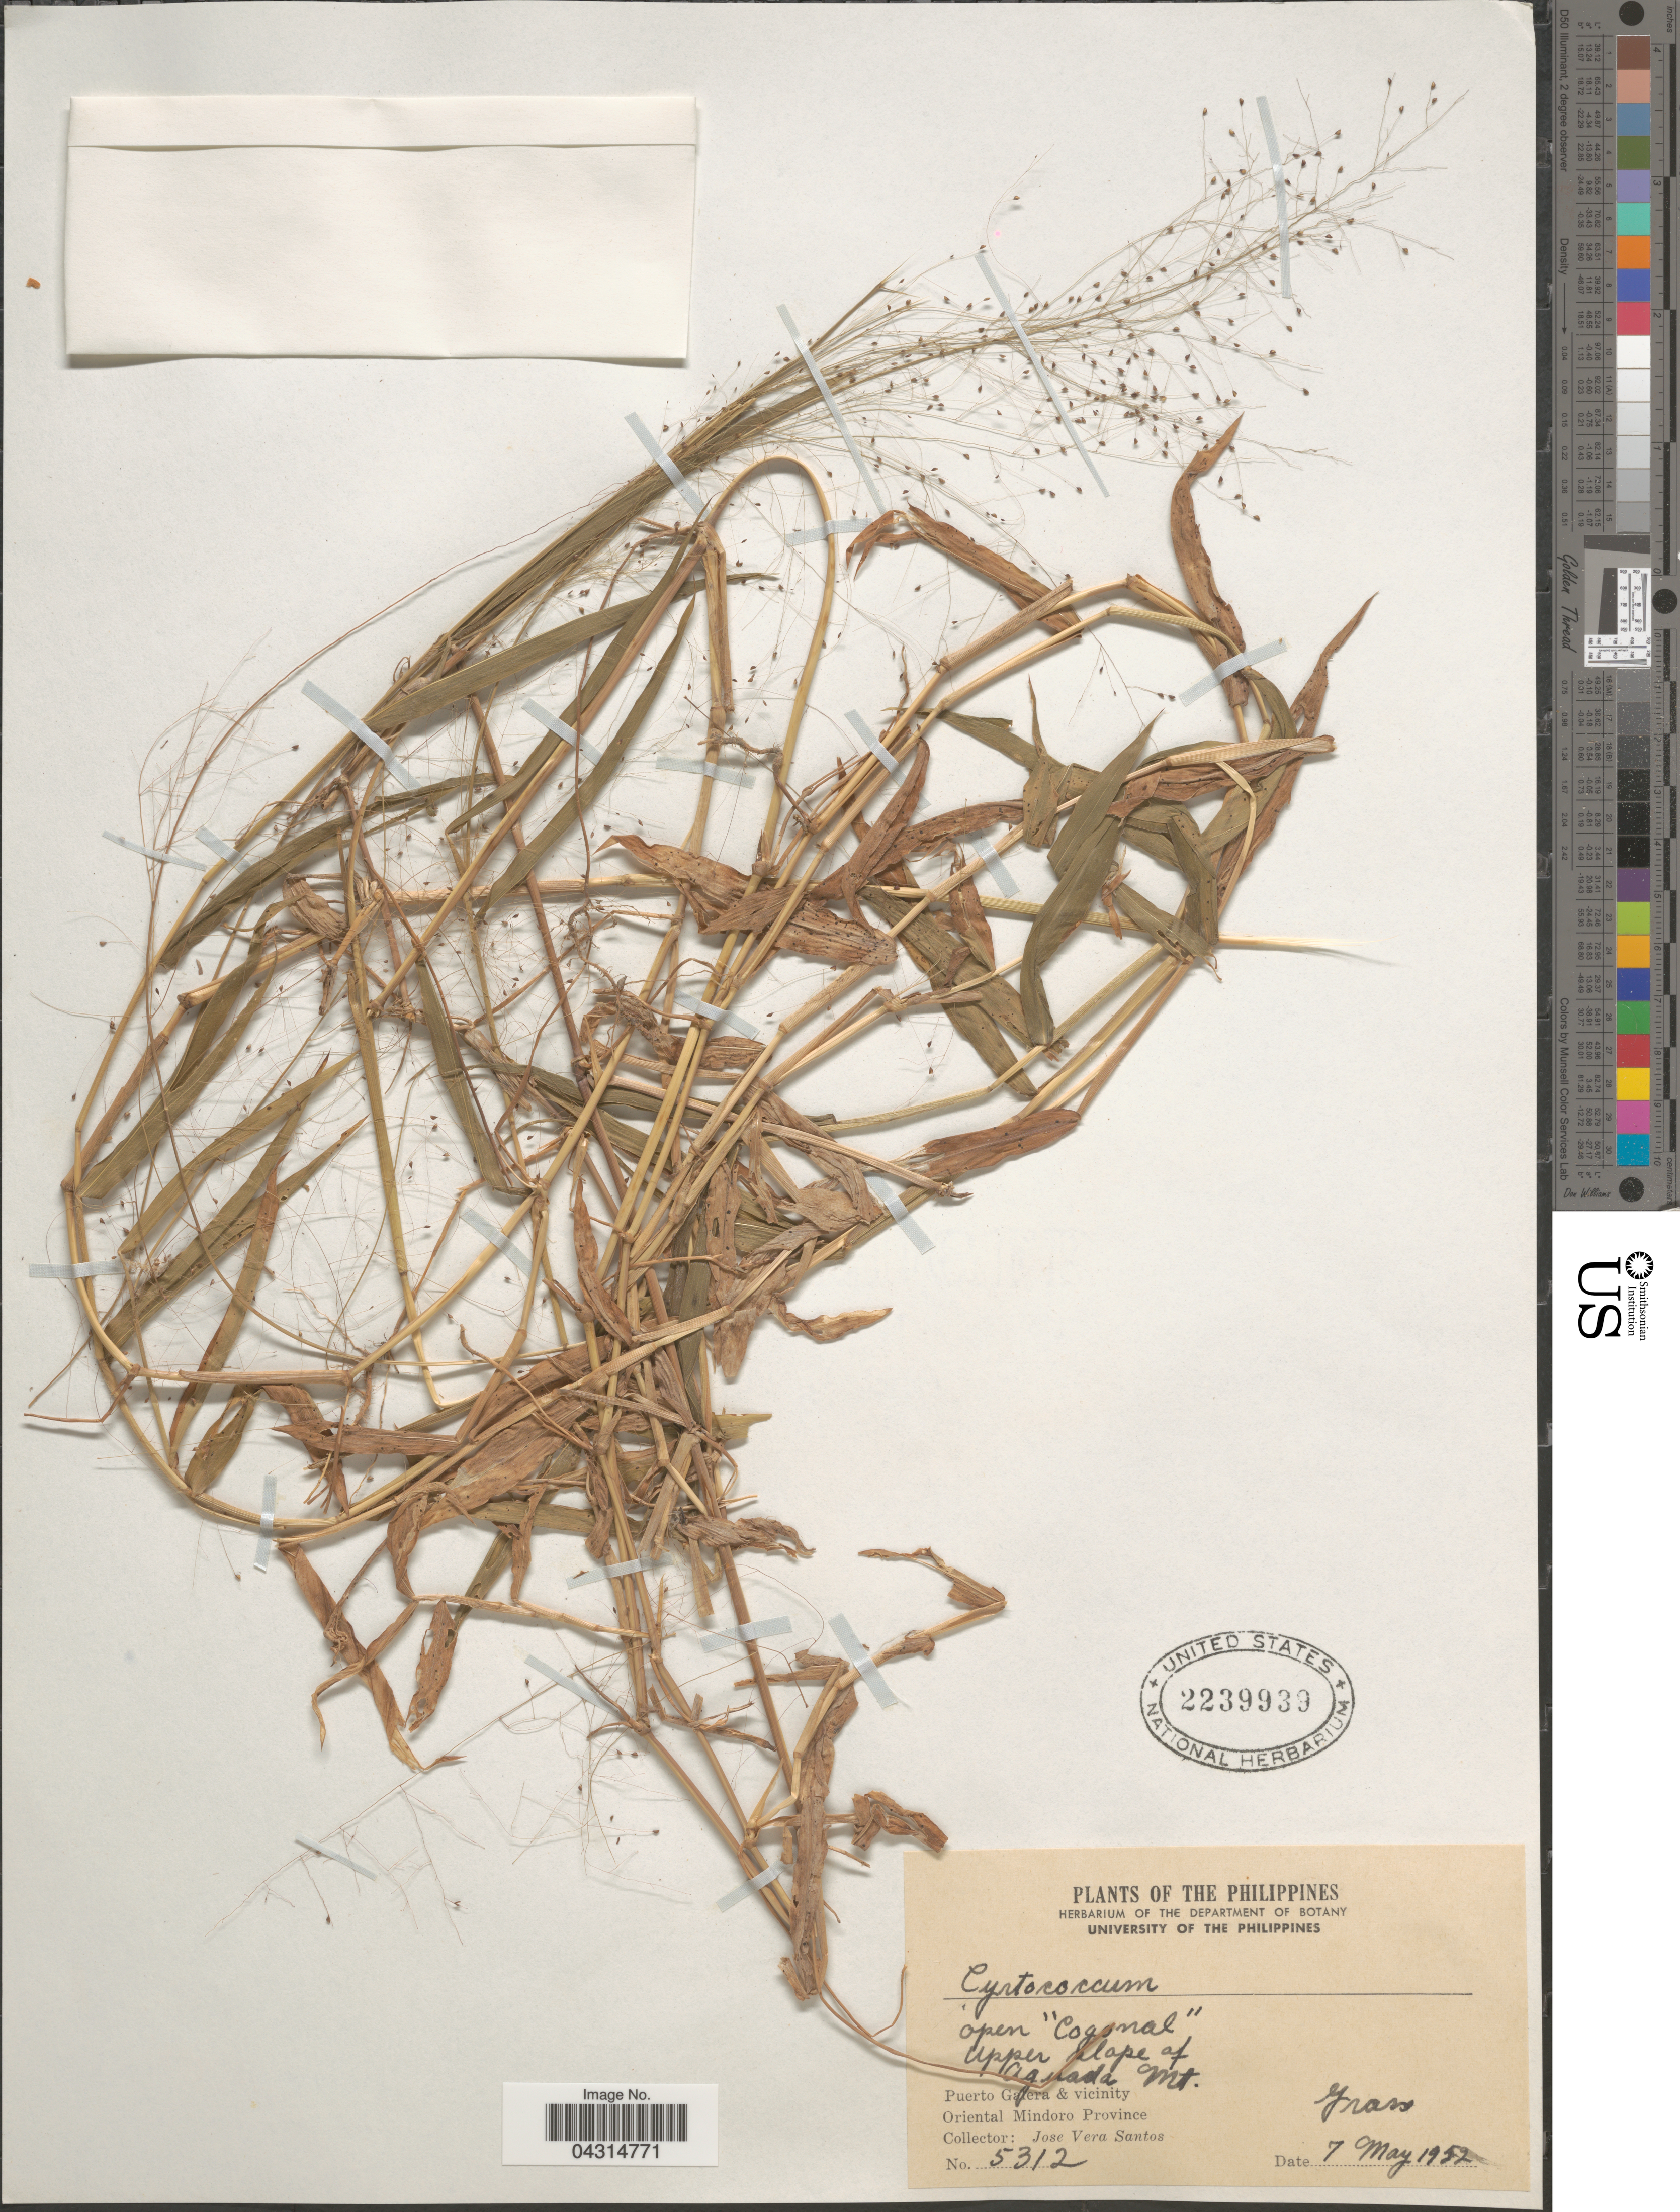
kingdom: Plantae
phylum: Tracheophyta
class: Liliopsida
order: Poales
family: Poaceae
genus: Cyrtococcum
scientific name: Cyrtococcum sp.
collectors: J. Santos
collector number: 5312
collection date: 1952-05-07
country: Philippines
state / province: Mimaropa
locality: Upper slope of Aguada Mt. Puerto Galera & vicinity. Oriental Mindoro Province.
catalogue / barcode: US 2239939